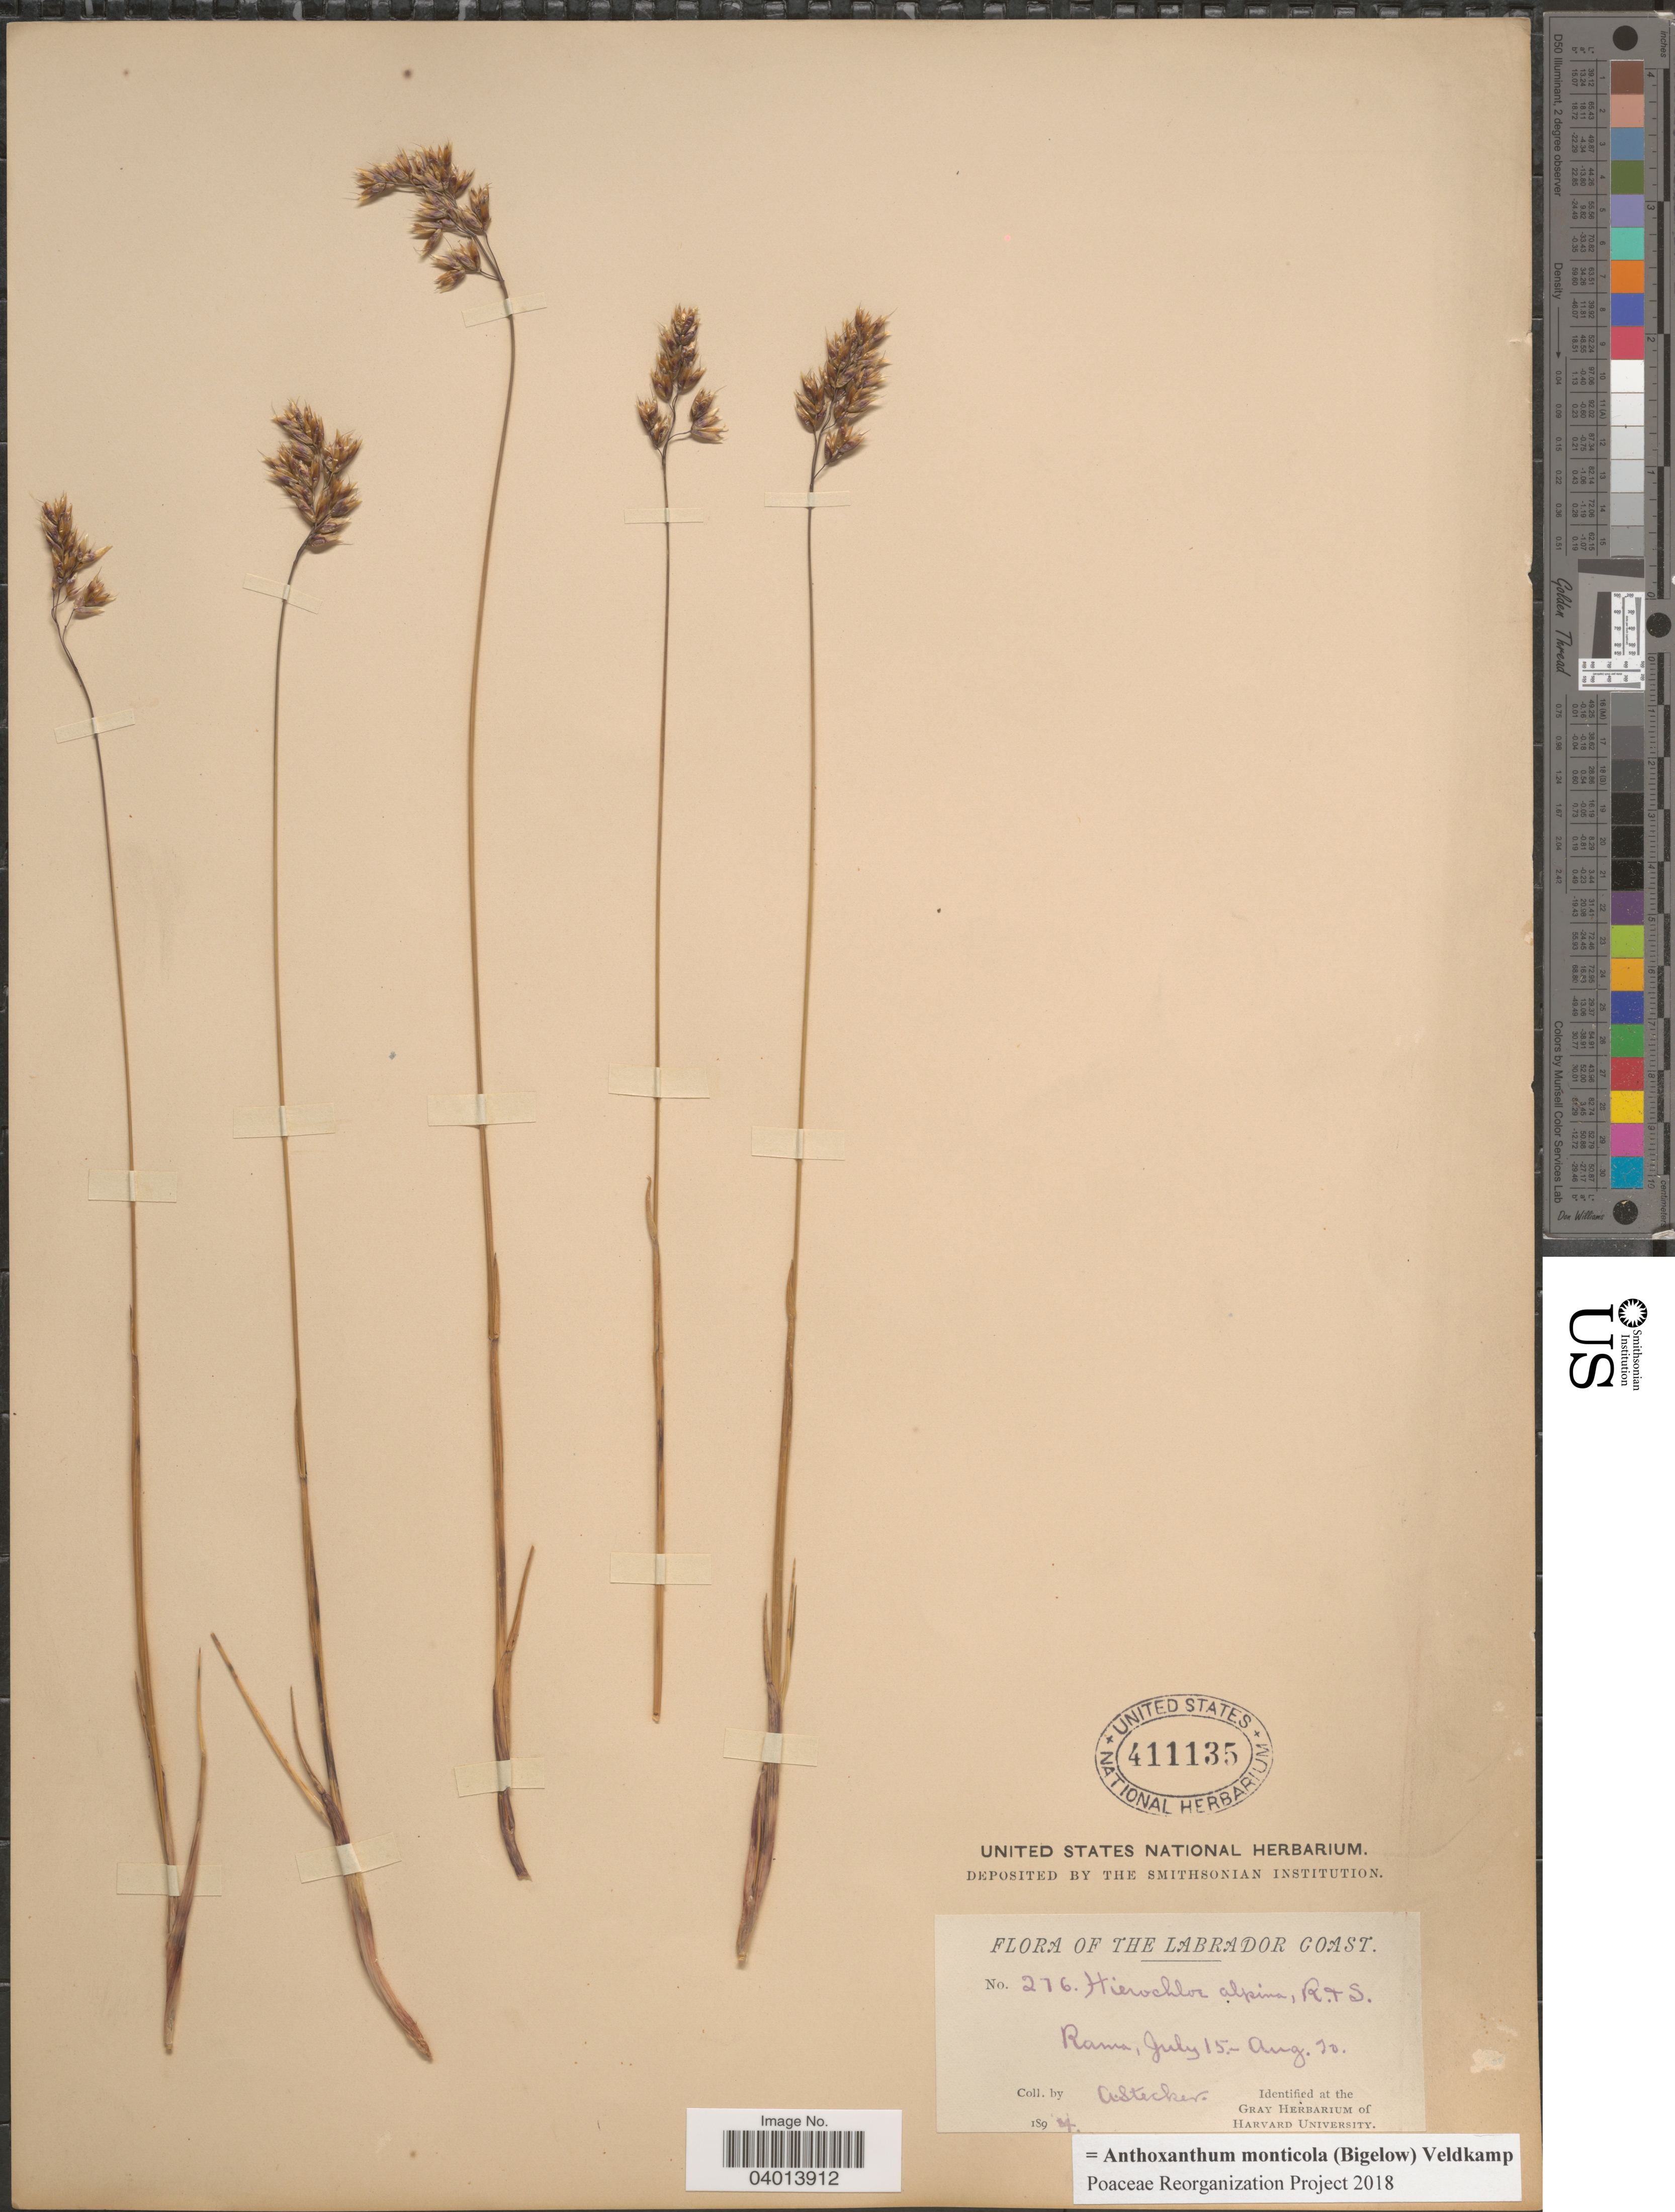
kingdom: Plantae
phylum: Tracheophyta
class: Liliopsida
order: Poales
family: Poaceae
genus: Anthoxanthum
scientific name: Anthoxanthum monticola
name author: (Bigelow) Veldkamp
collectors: A. Stecker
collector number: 276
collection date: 1894-07-15/1894-08-30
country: Canada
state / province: Newfoundland and Labrador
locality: Labrador Coast. Rama.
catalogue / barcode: US 411135